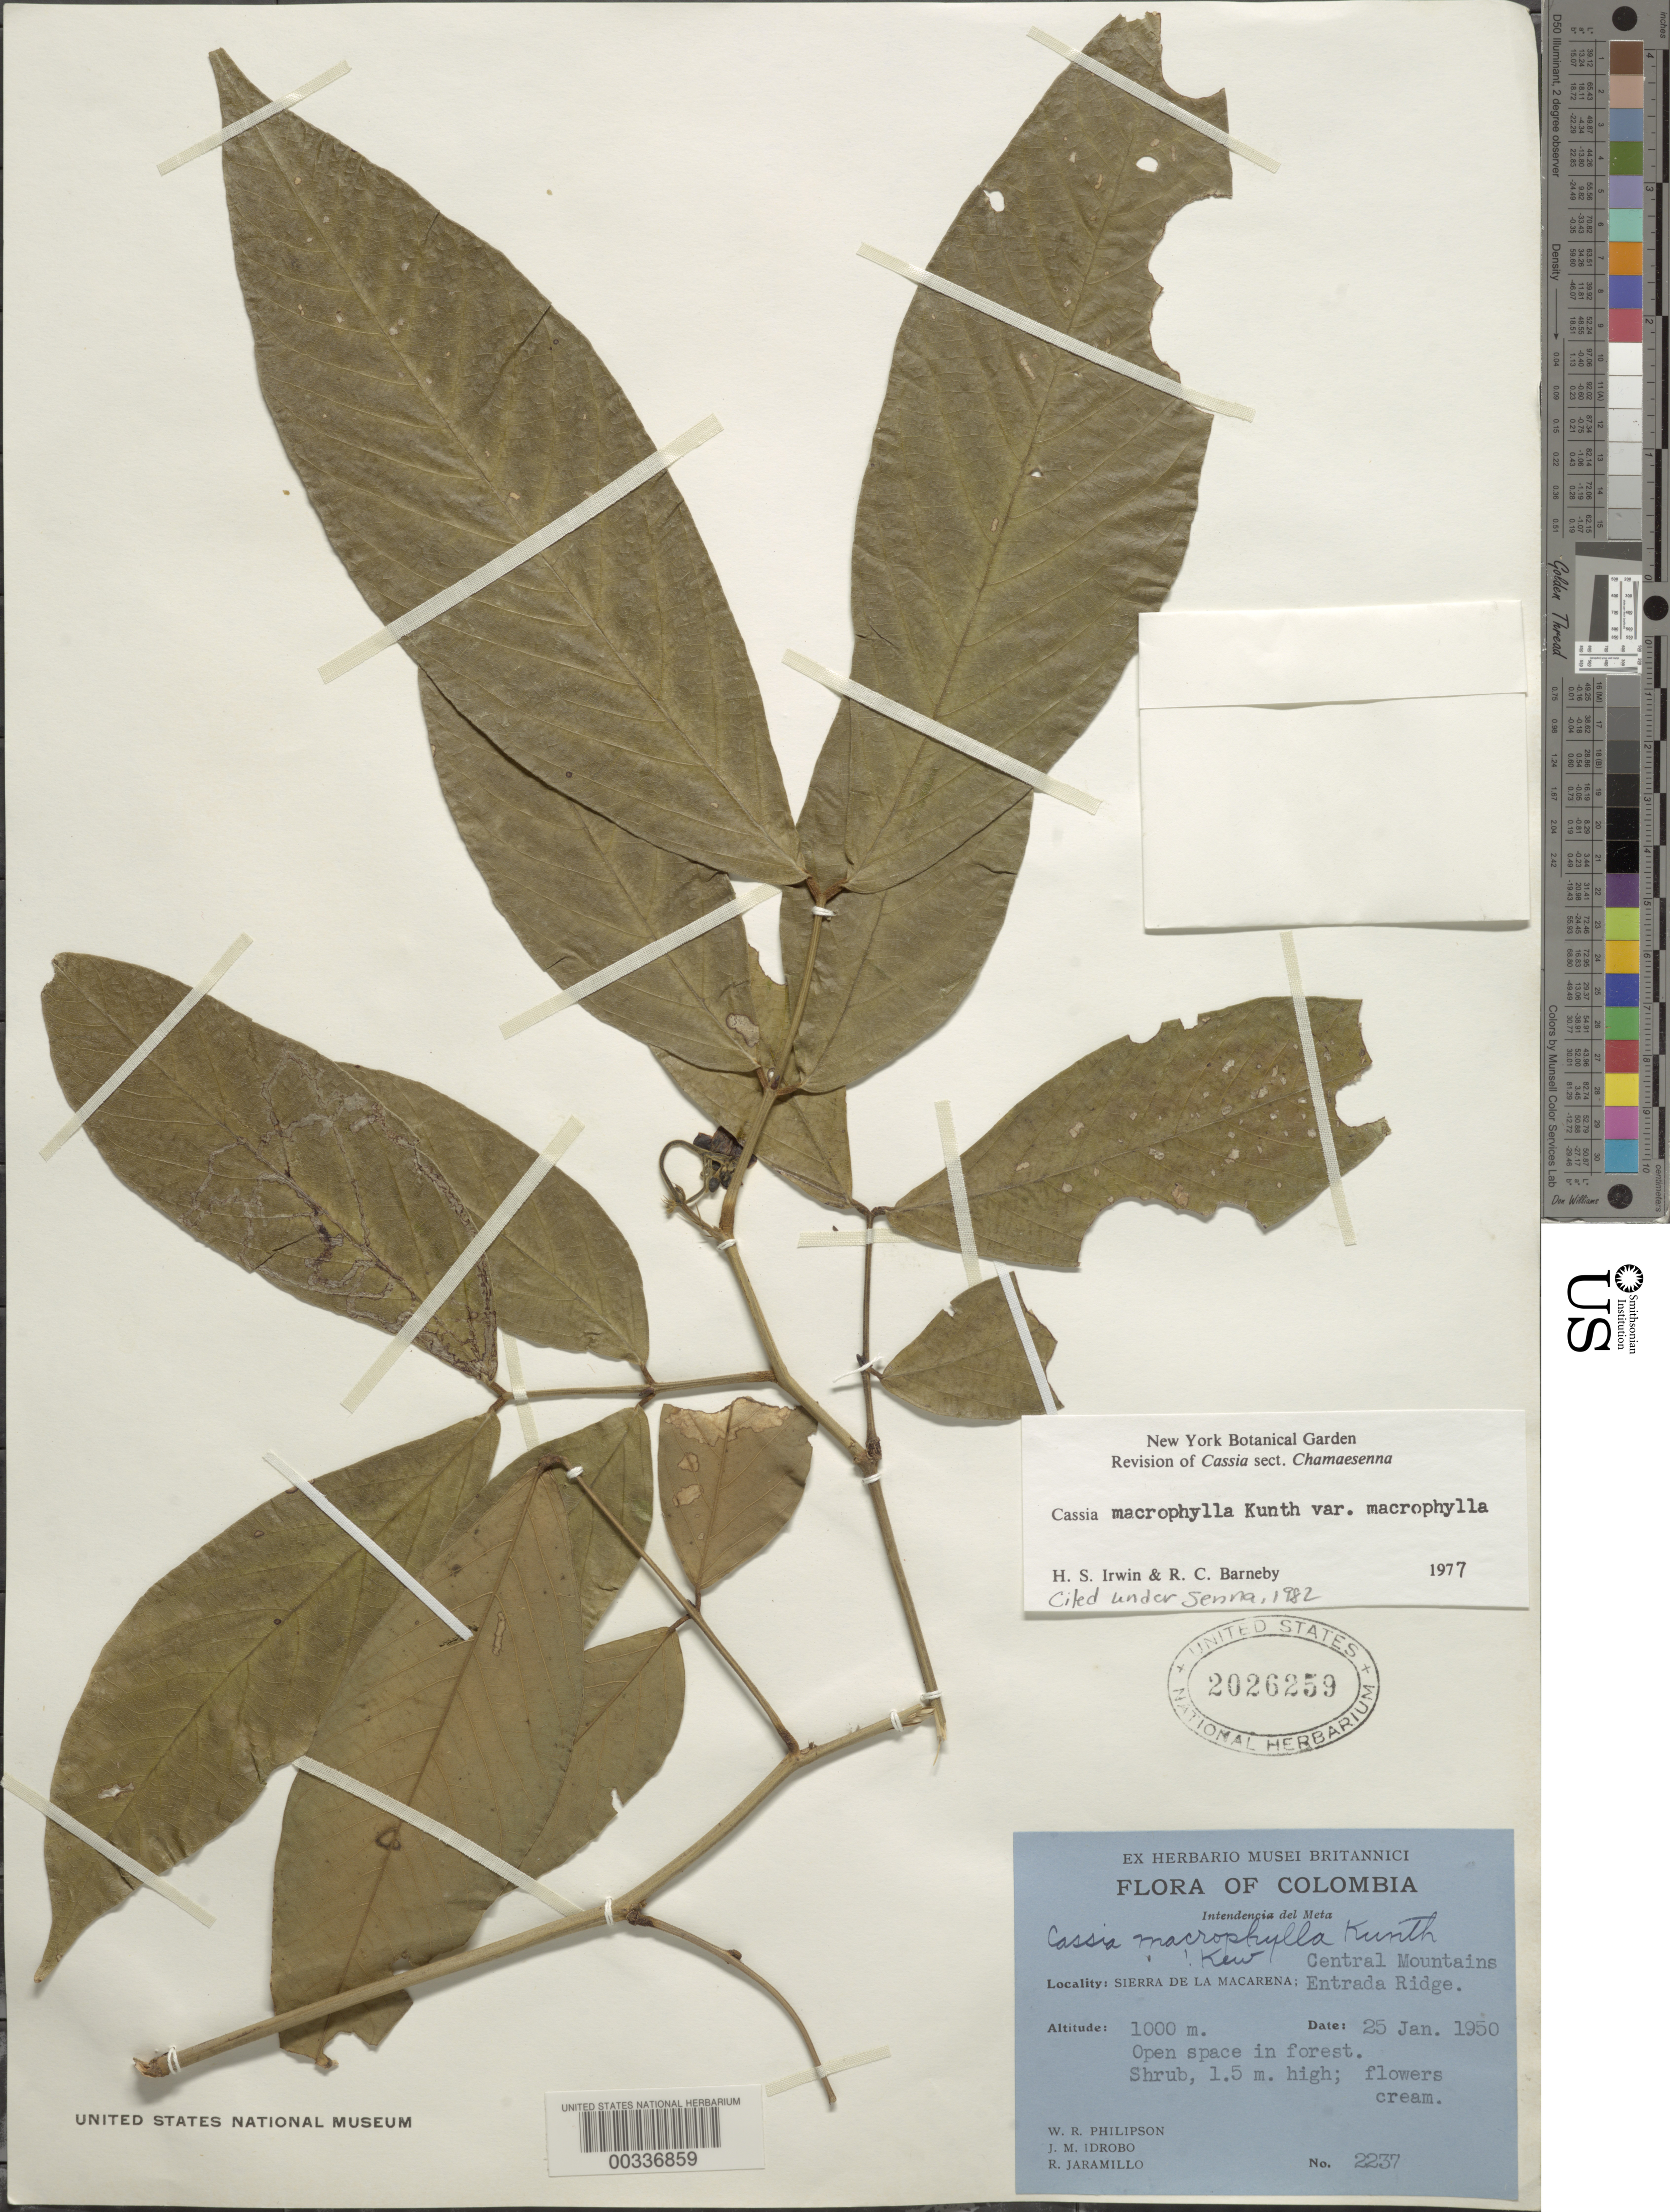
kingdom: Plantae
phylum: Tracheophyta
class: Magnoliopsida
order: Fabales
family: Fabaceae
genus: Senna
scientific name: Senna macrophylla var. macrophylla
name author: (Kunth) H.S. Irwin & Barneby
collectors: W. R. Philipson, J. M. Idrobo & R. Jaramillo M.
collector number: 2237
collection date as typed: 25 Jan 1950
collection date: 1950-01-25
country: Colombia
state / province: Meta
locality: Central mountains, Entrada ridge, Sierra de la Macarena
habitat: Open space in forest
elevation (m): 1000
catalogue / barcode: US 2026259